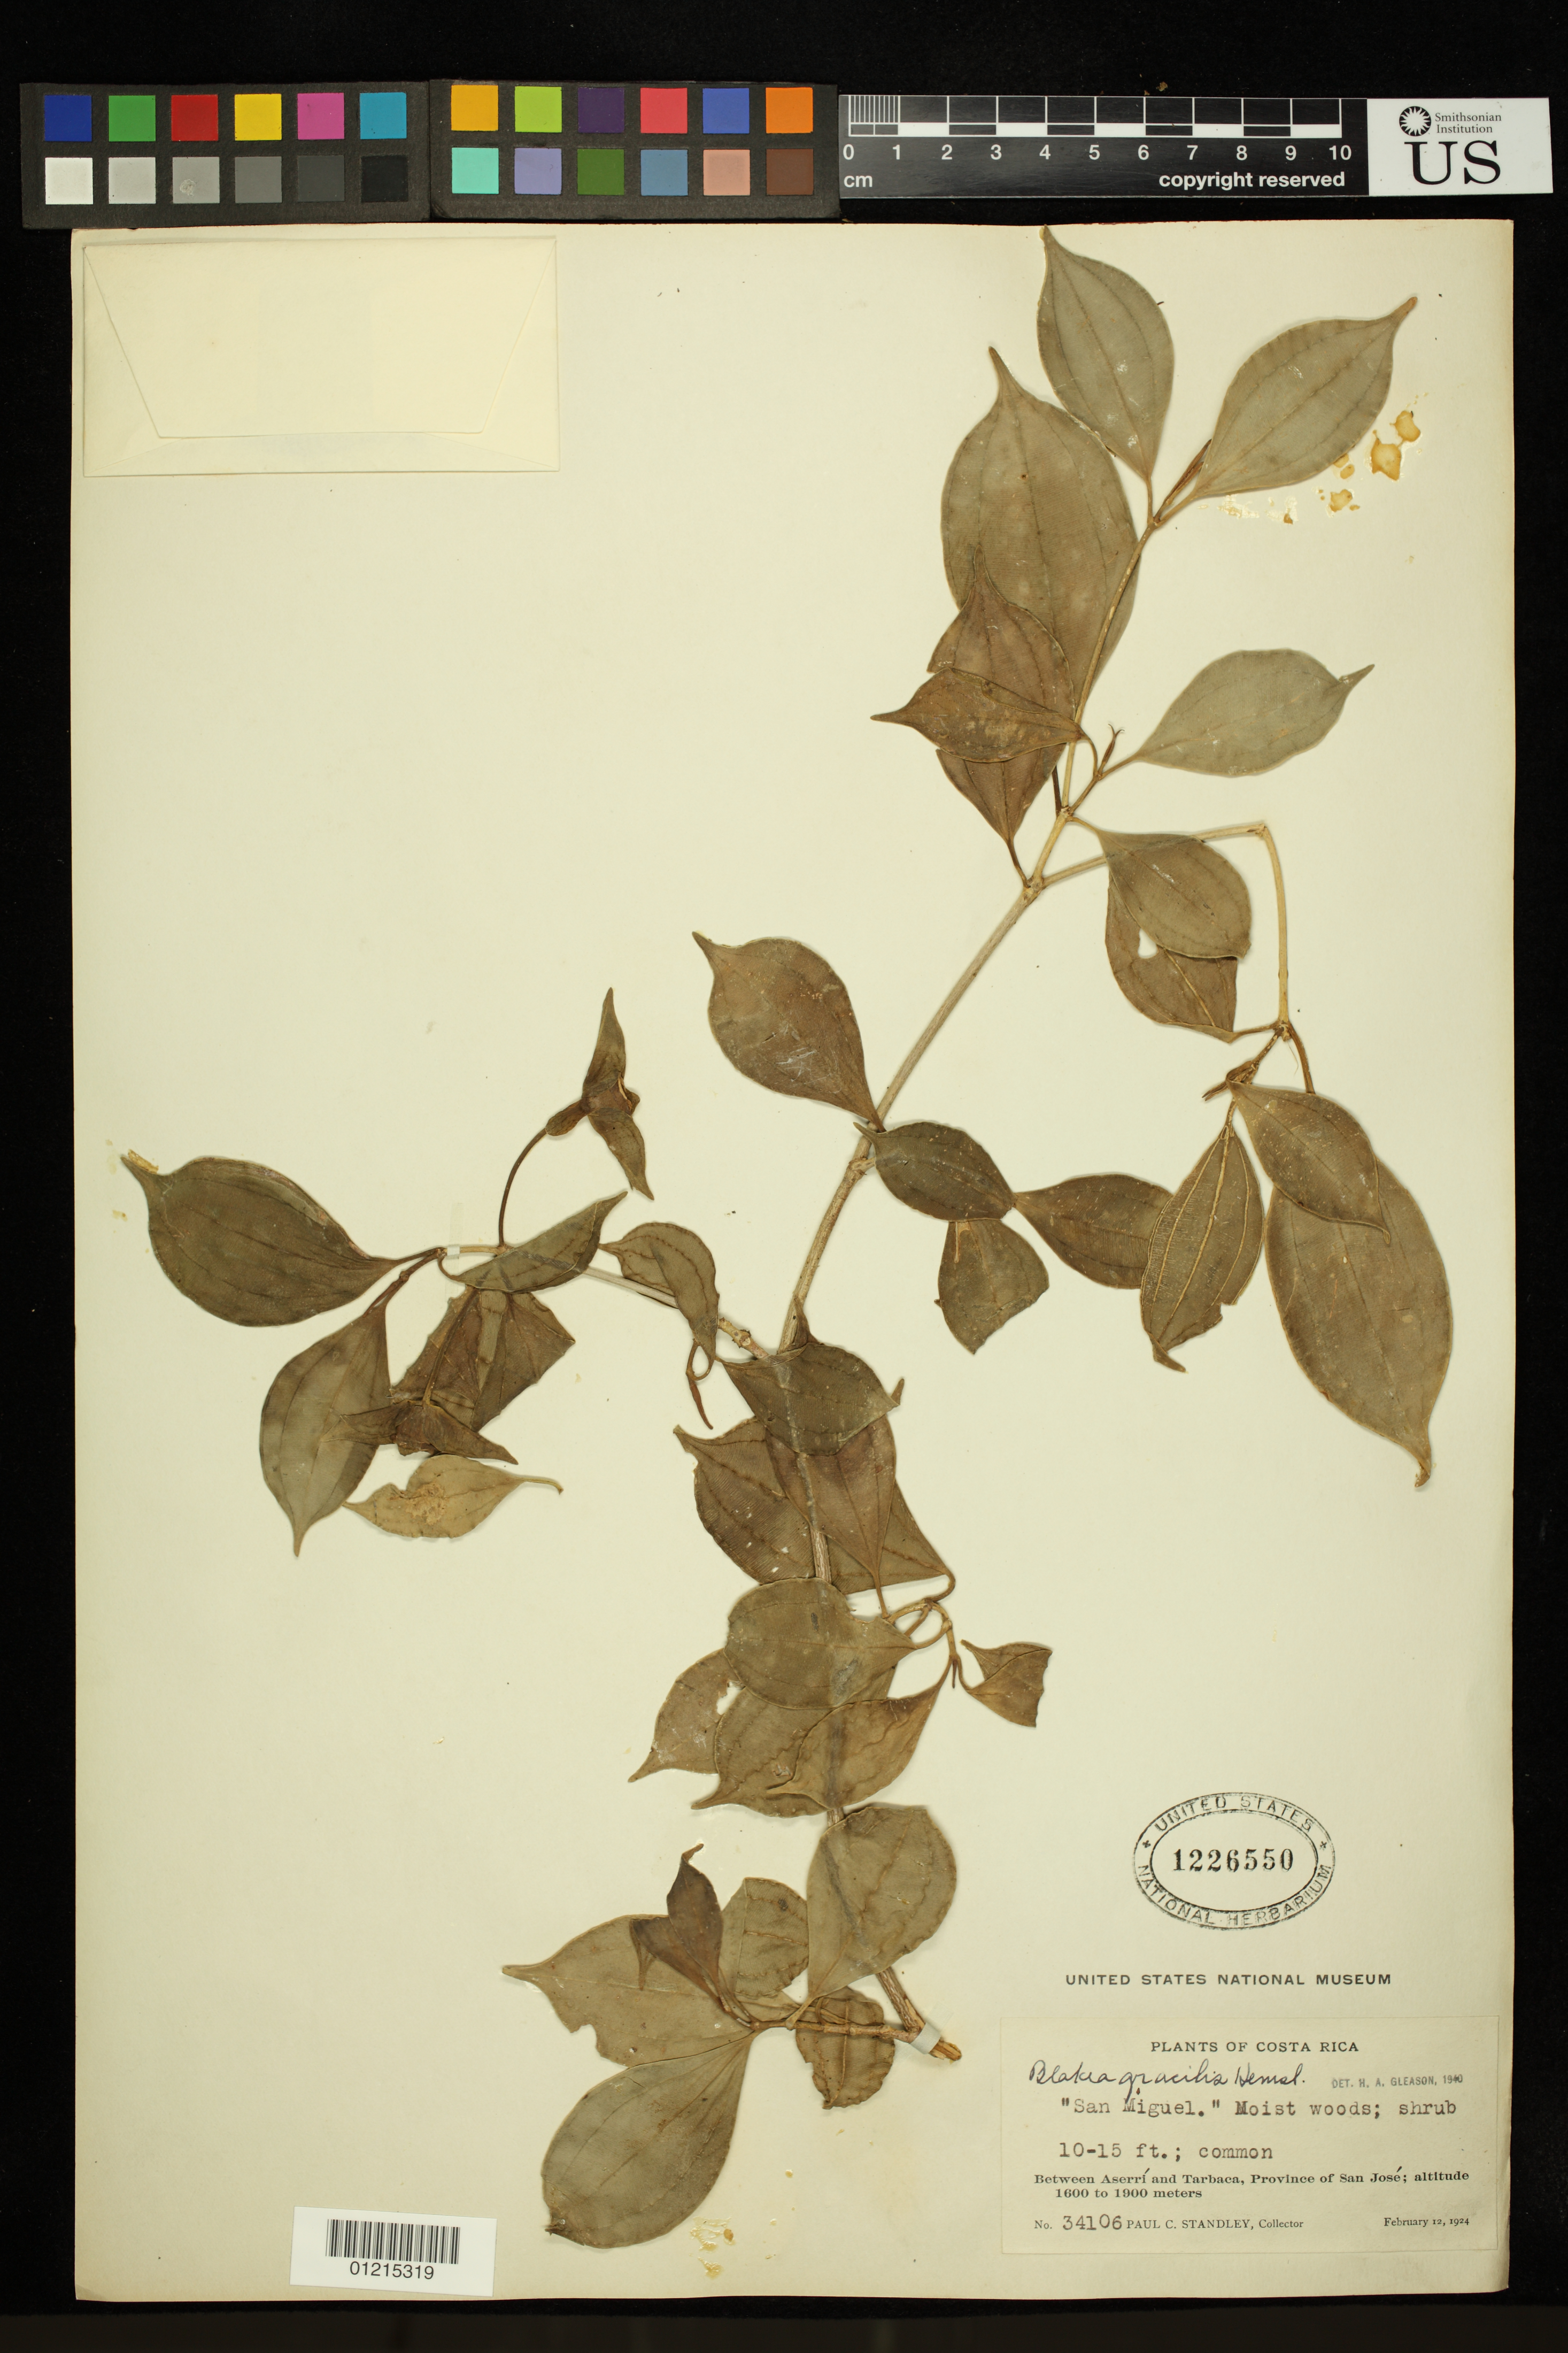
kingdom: Plantae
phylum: Tracheophyta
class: Magnoliopsida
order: Myrtales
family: Melastomataceae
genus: Blakea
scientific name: Blakea gracilis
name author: Hemsl.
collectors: P. C. Standley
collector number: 34106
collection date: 1924-02-12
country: Costa Rica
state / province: San Jose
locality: Between Aserri and Tarbaca.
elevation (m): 1600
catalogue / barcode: US 1226550